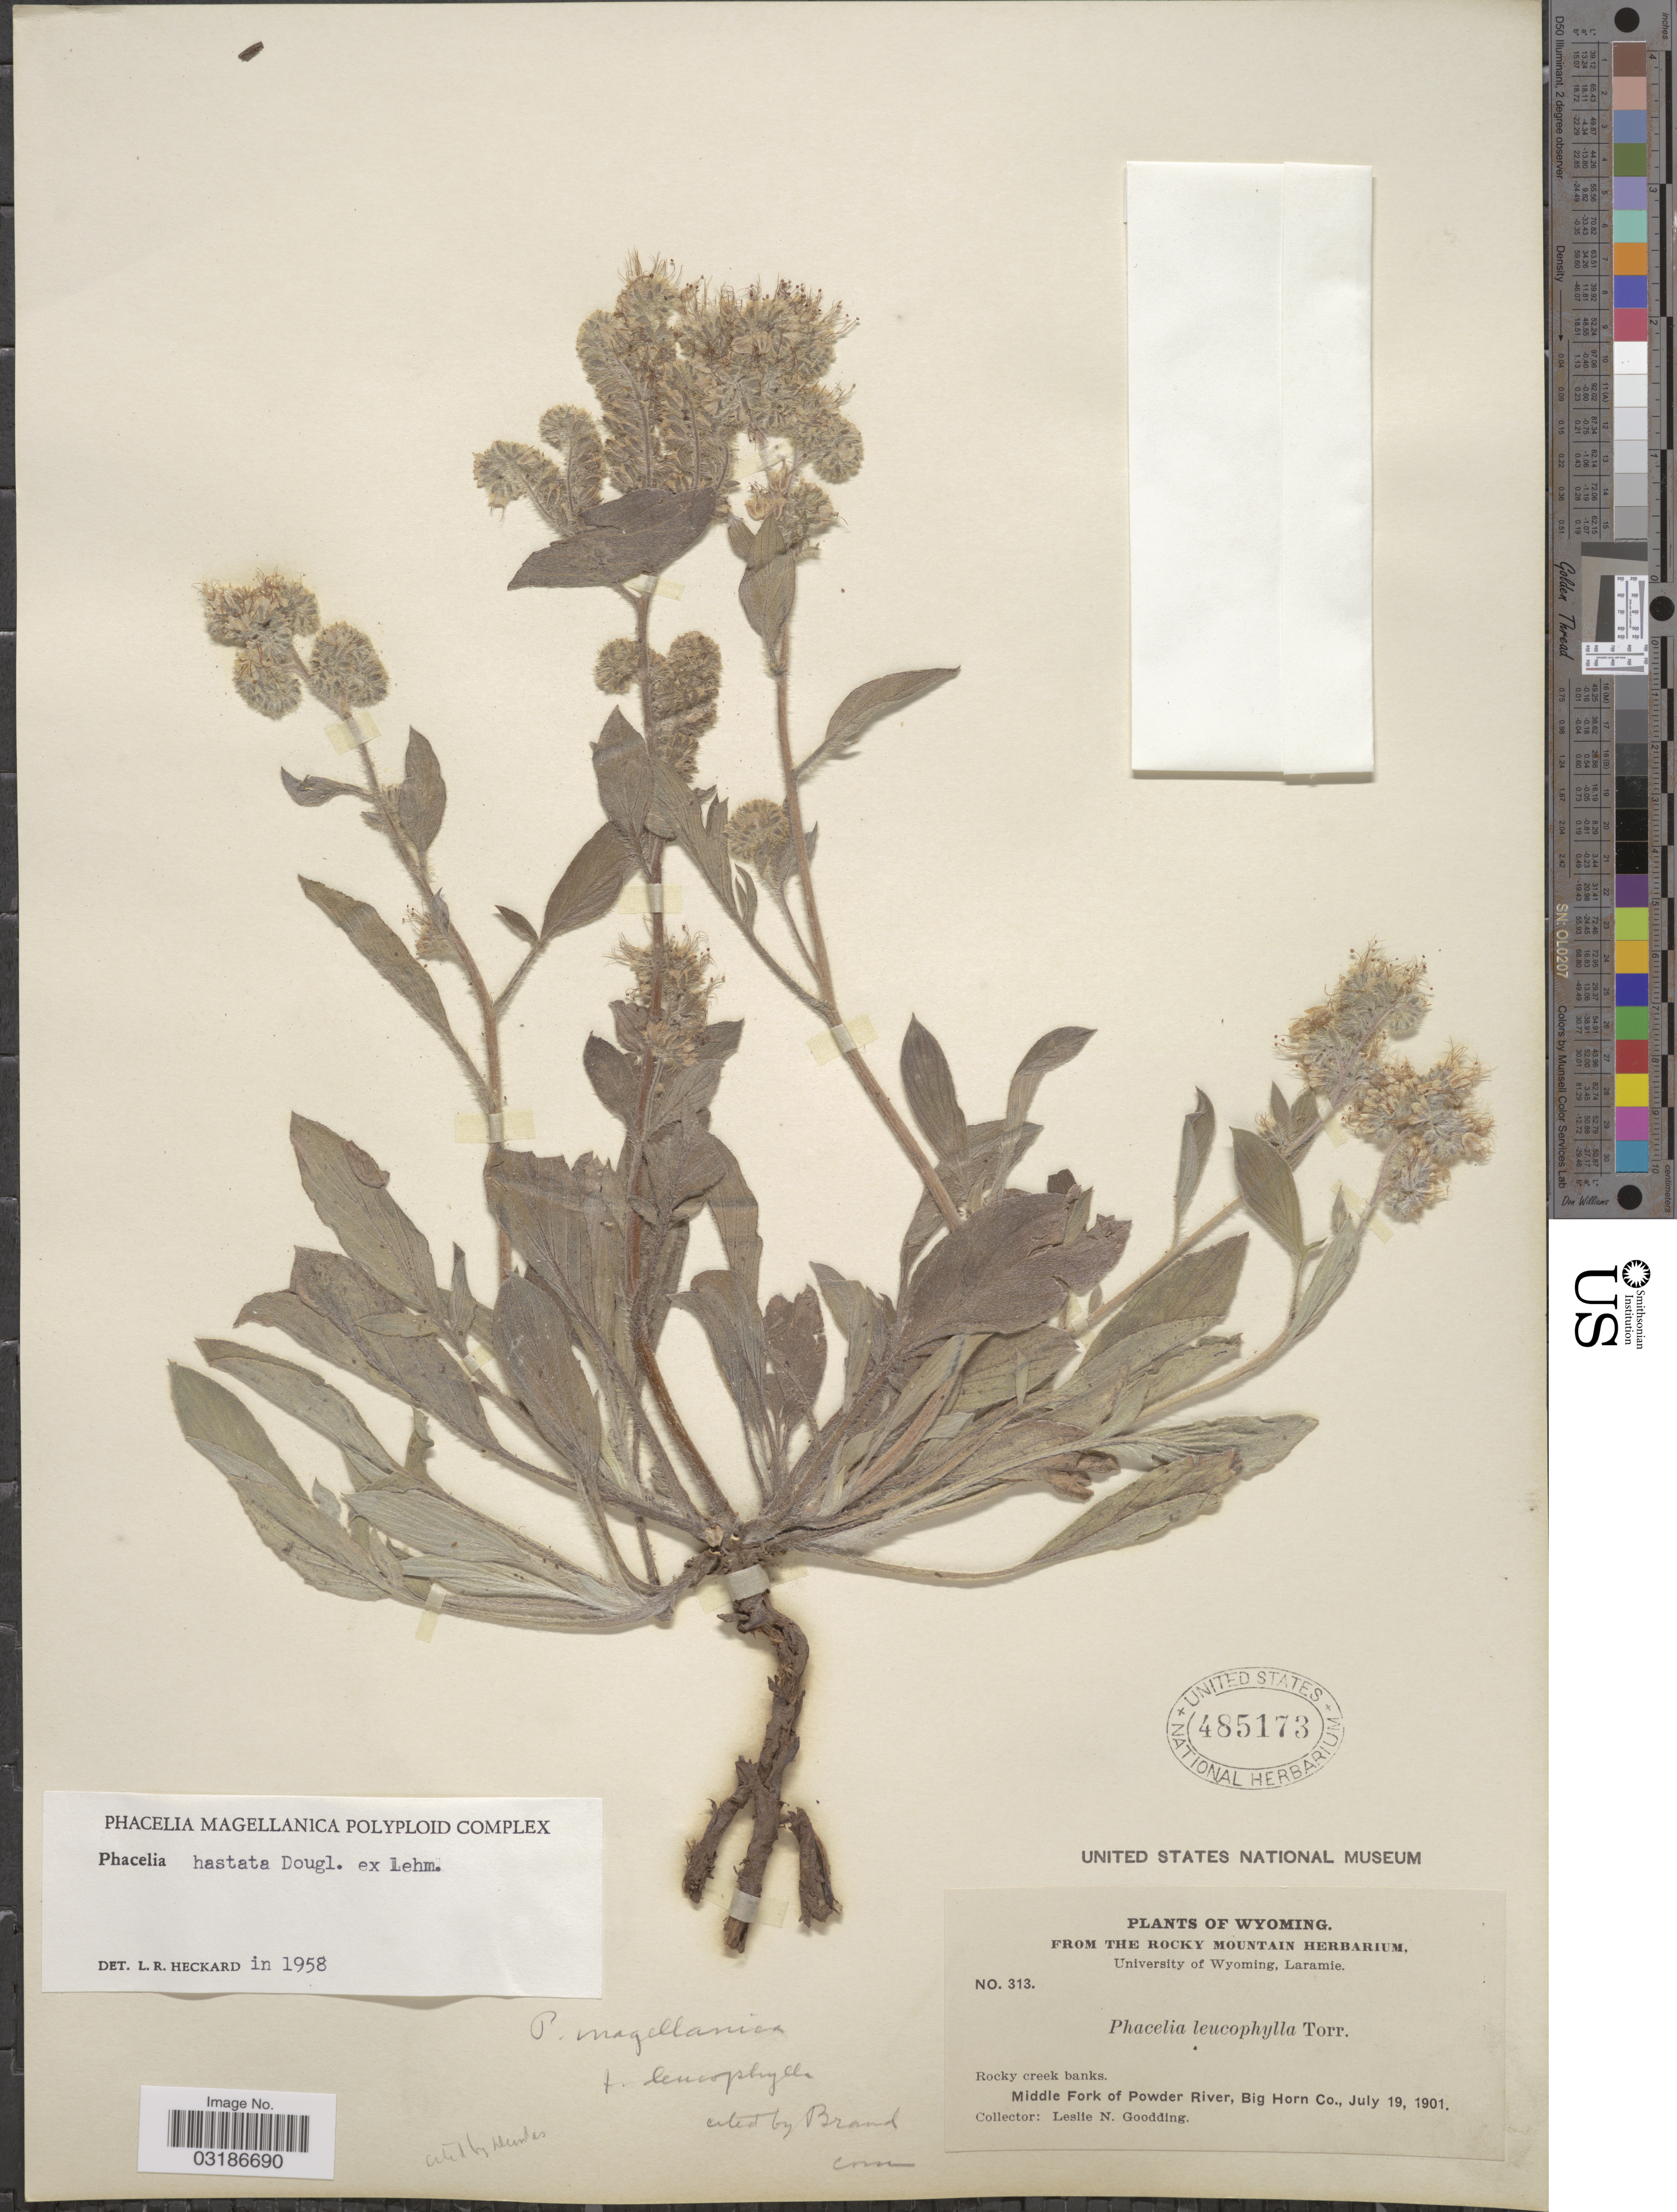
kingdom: Plantae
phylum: Tracheophyta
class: Magnoliopsida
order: Boraginales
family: Hydrophyllaceae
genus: Phacelia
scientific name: Phacelia hastata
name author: Douglas ex Lehm.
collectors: L. N. Goodding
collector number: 313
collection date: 1901-07-19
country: United States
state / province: Wyoming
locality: Rocky creek banks. Middle Fork of Powder River, Big Horn Co.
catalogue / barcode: US 485173